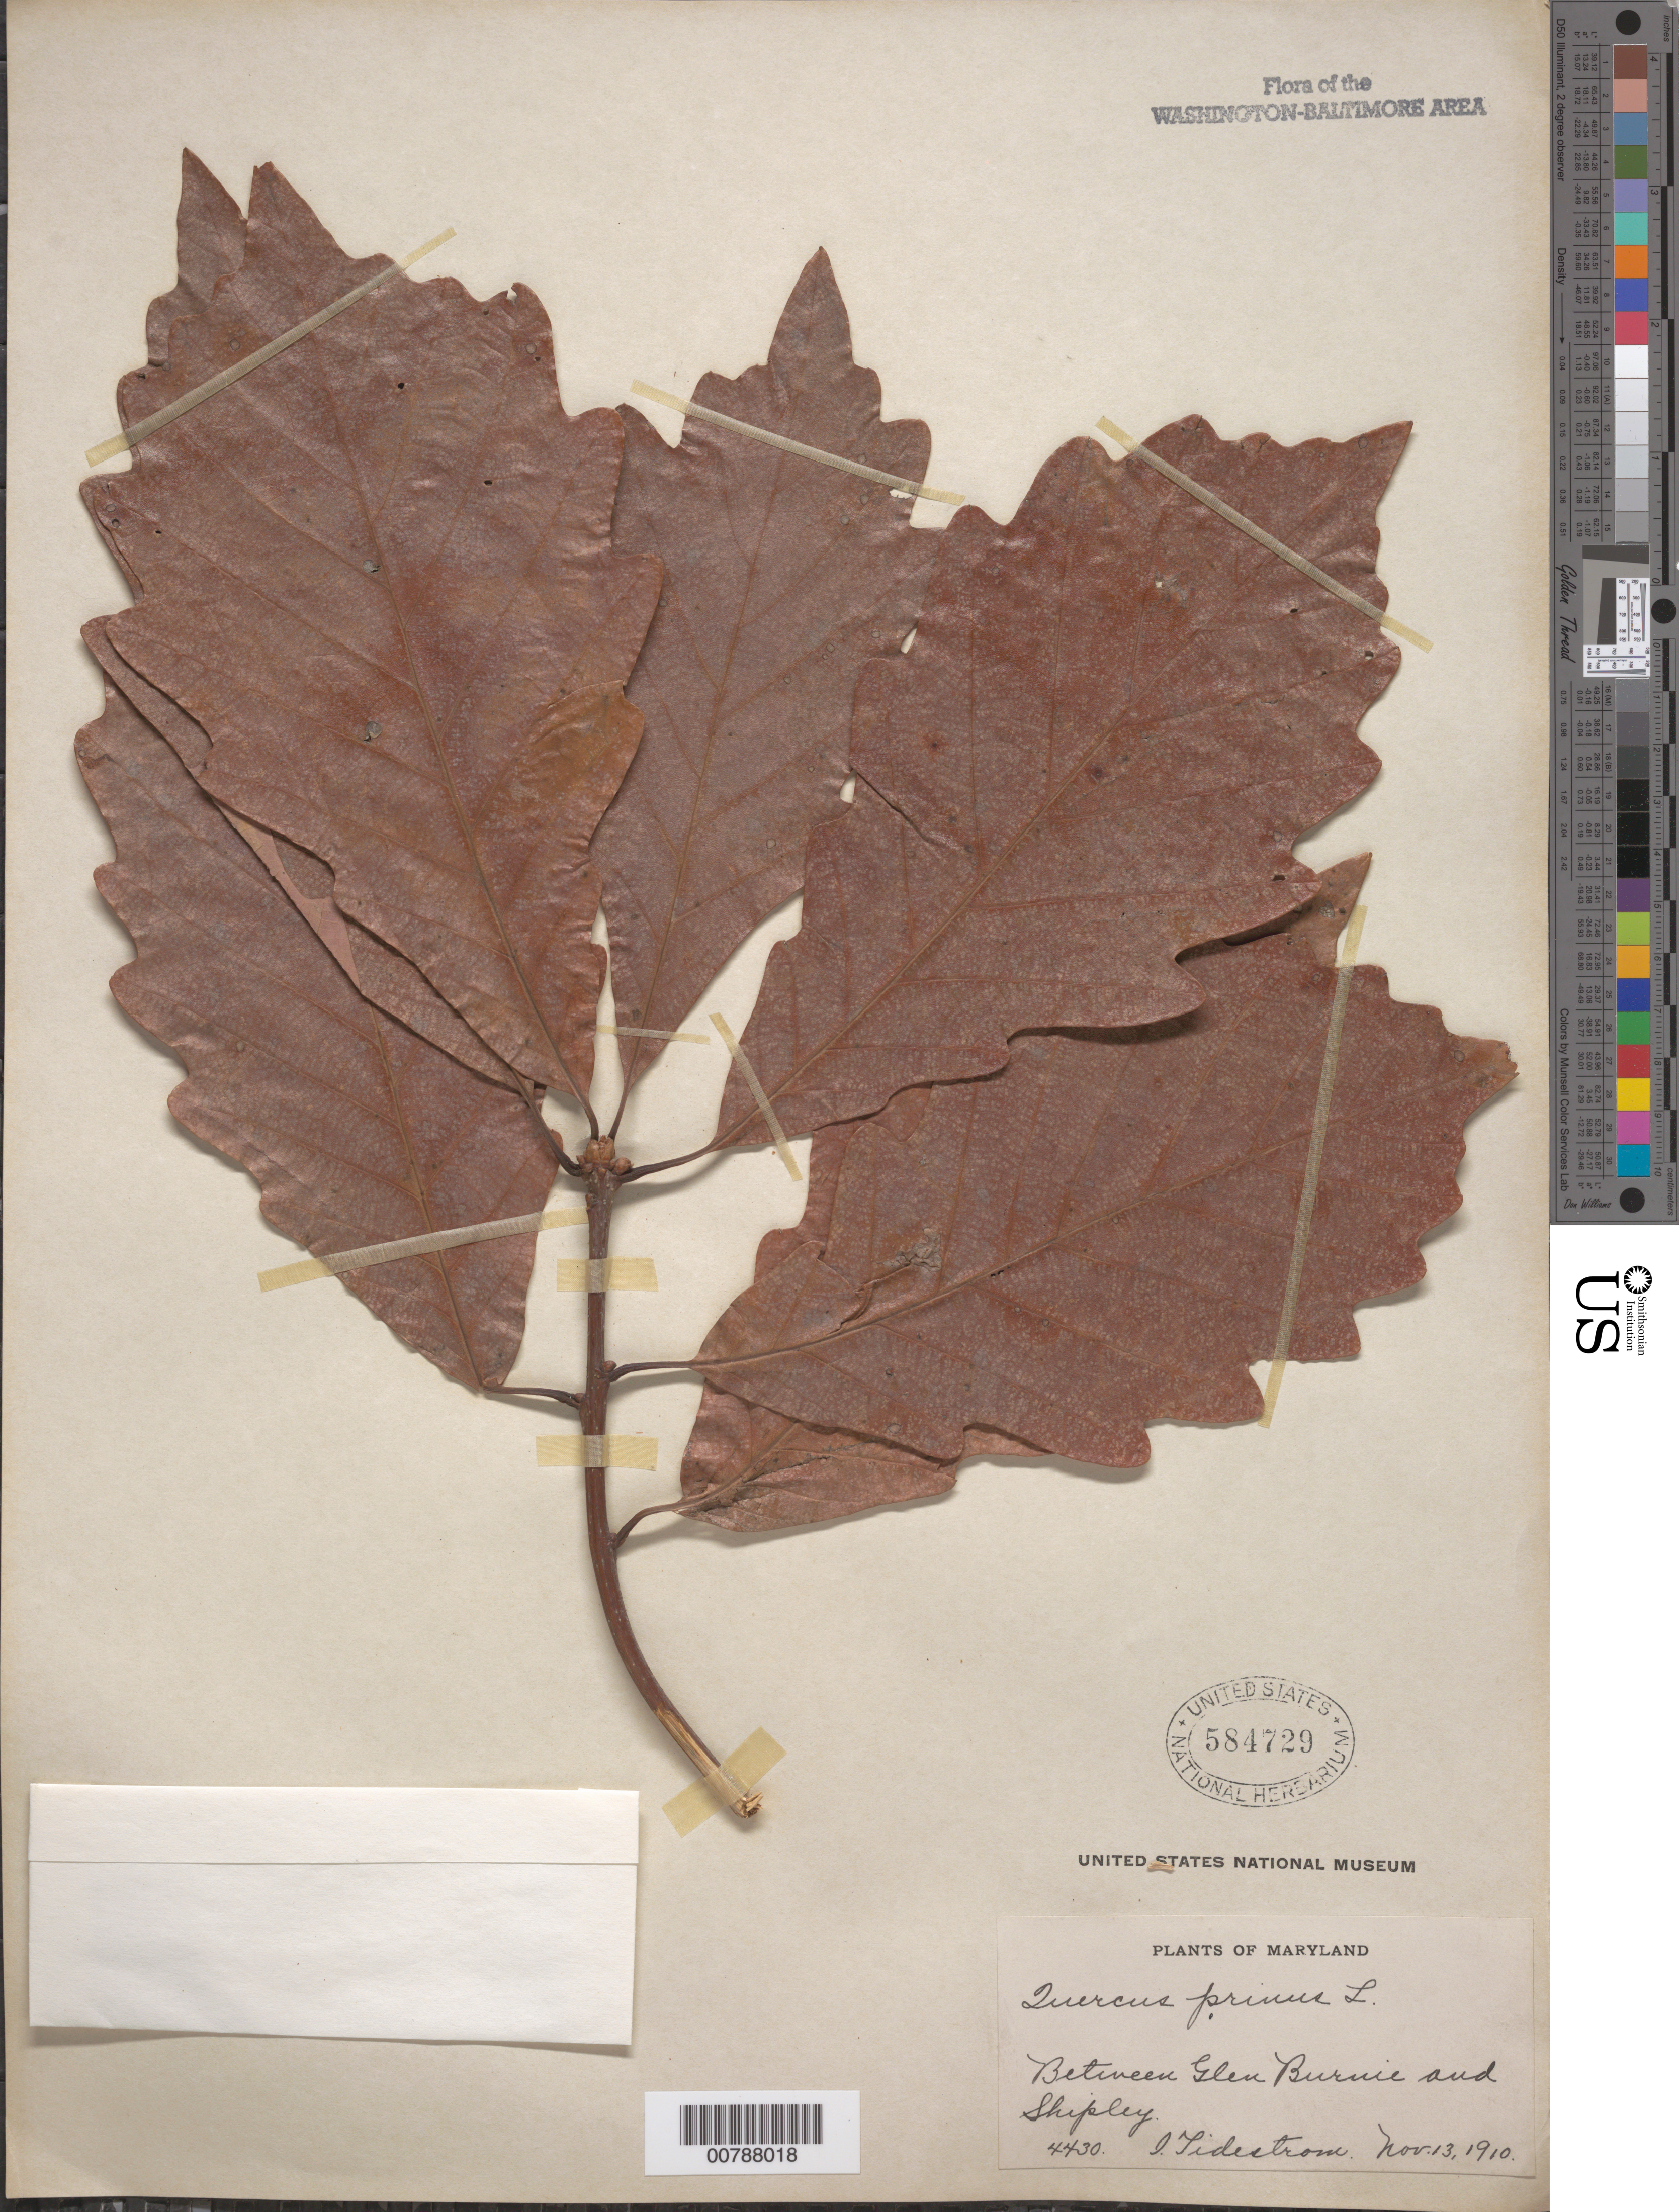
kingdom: Plantae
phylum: Tracheophyta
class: Magnoliopsida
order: Fagales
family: Fagaceae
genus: Quercus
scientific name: Quercus montana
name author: Willd.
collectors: I. F. Tidestrom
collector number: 4430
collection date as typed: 13 Nov 1910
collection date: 1910-11-13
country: United States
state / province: Maryland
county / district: Anne Arundel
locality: Between Glen Burnie and Shipley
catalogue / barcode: US 584729